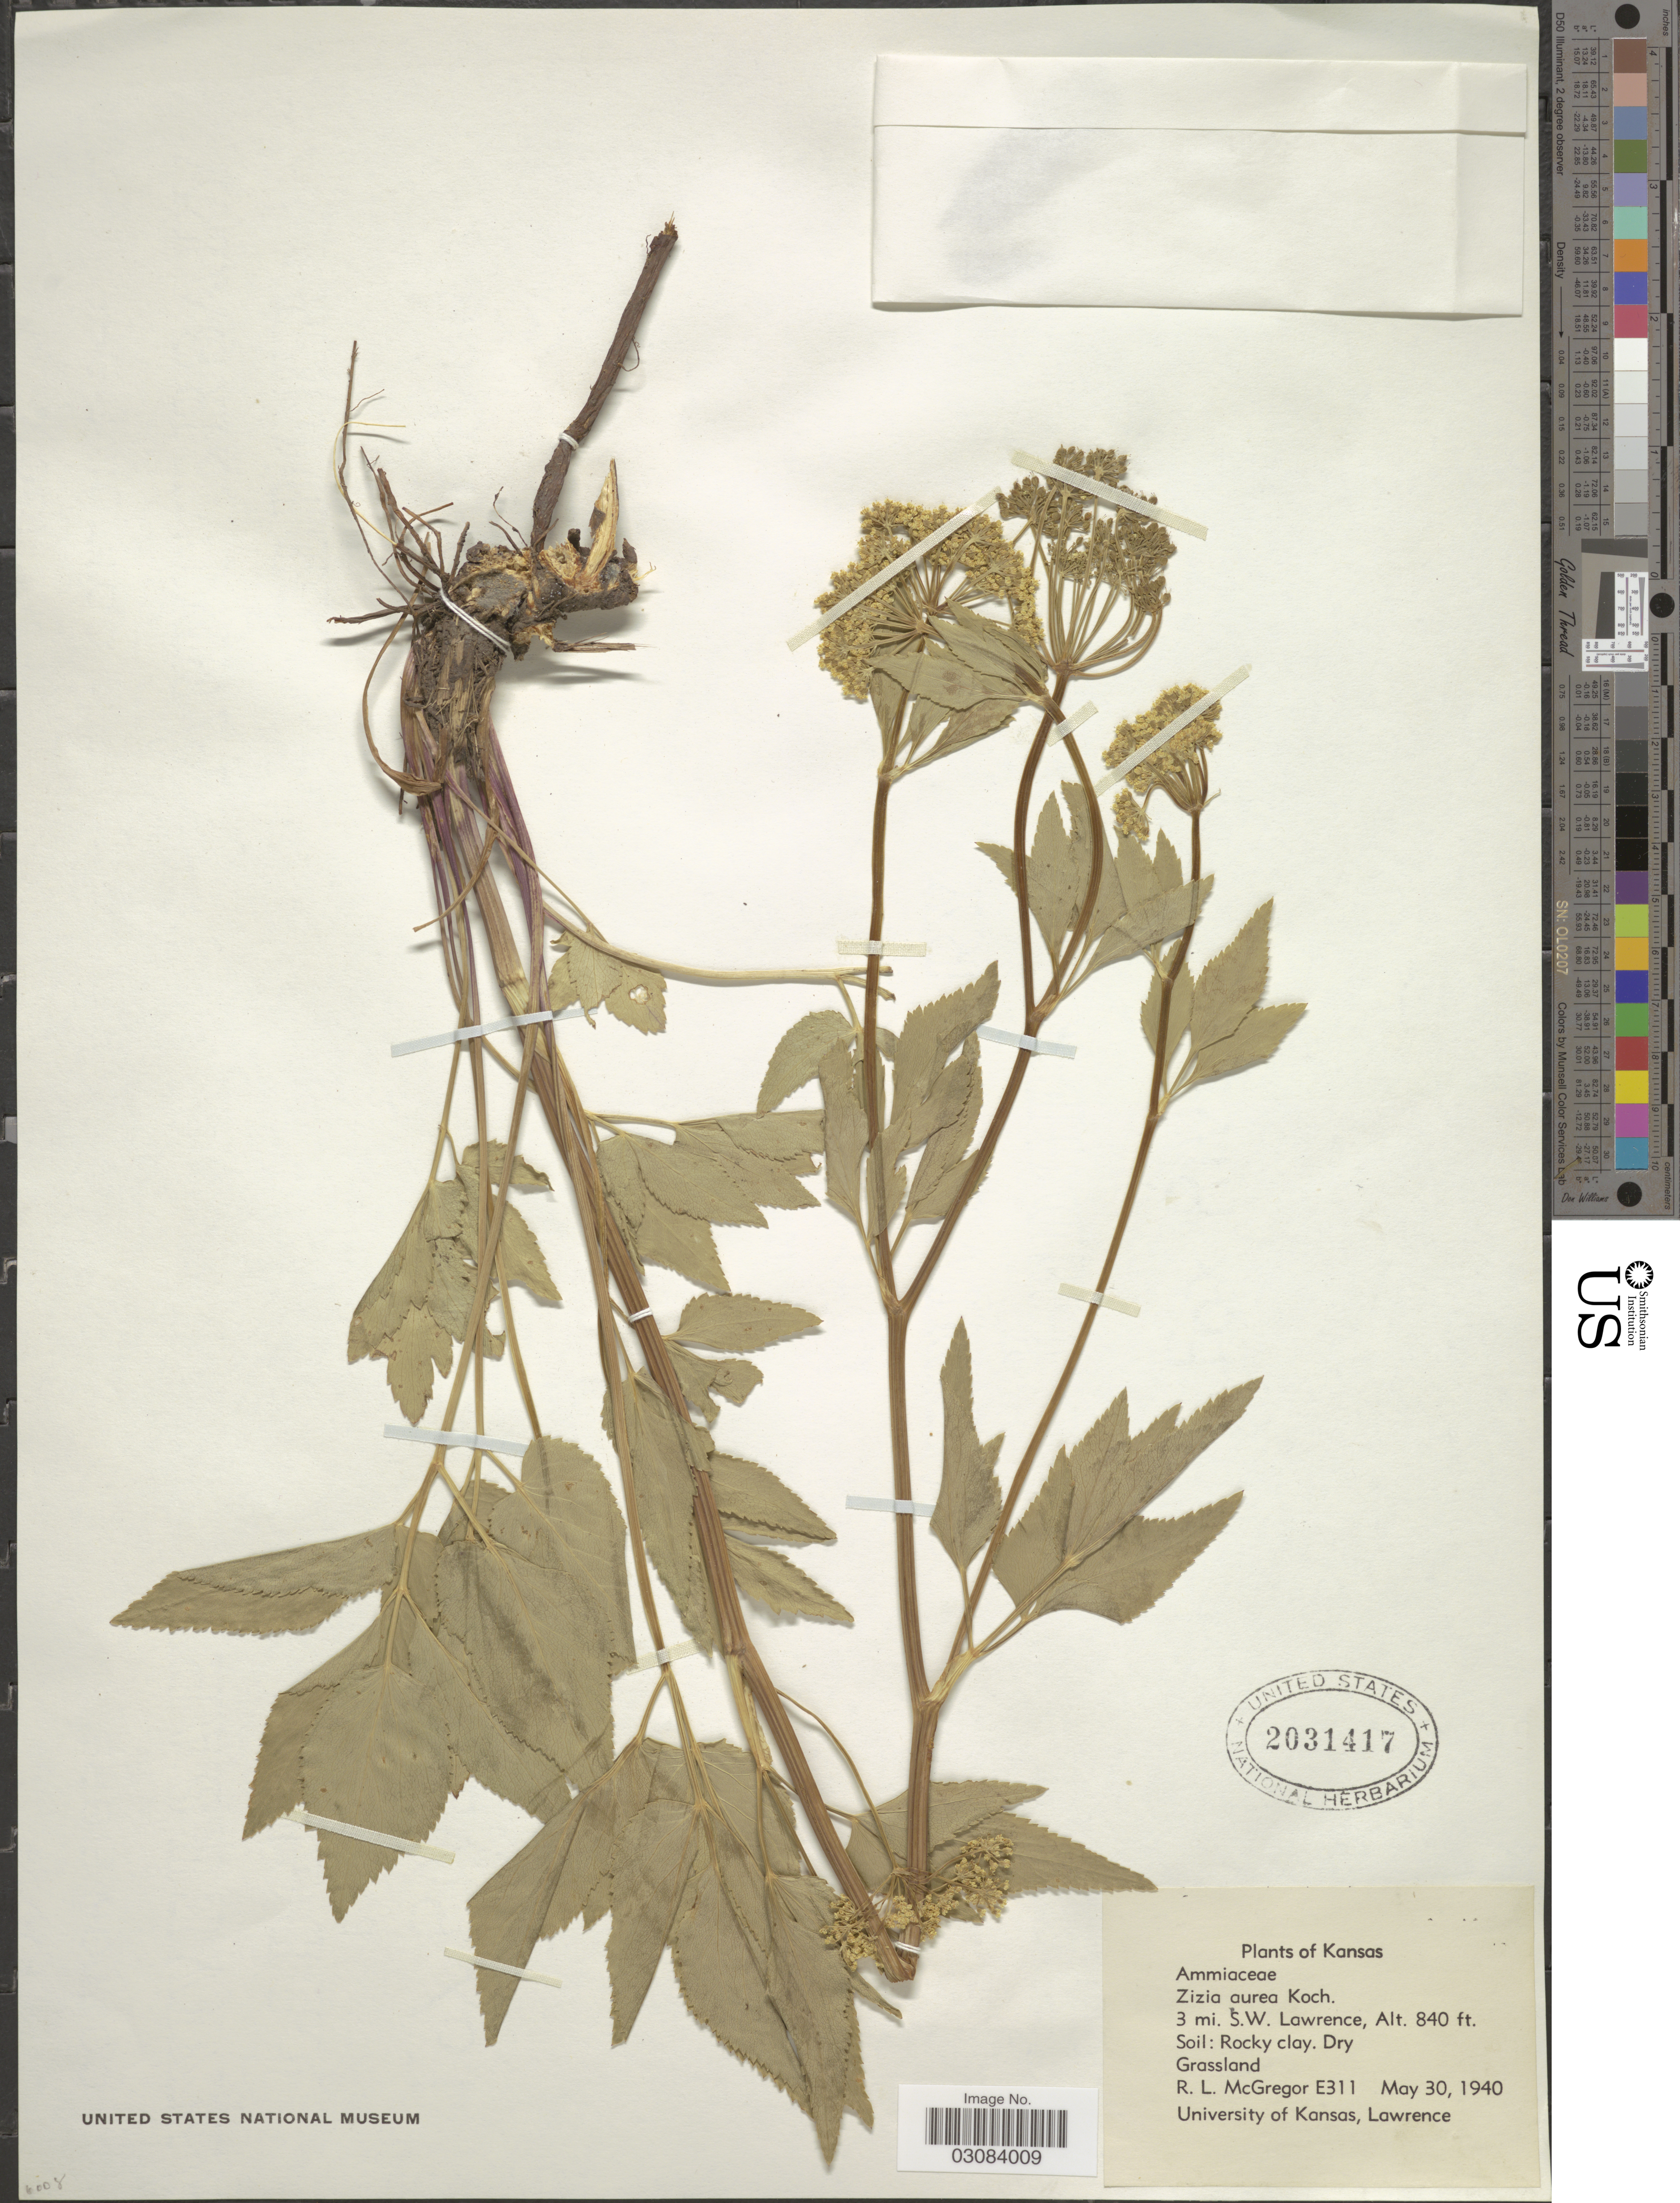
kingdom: Plantae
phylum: Tracheophyta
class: Magnoliopsida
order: Apiales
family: Apiaceae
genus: Zizia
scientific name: Zizia aurea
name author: (L.) Koch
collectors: R. McGregor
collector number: E311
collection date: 1940-05-30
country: United States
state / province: Kansas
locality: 3 mi. S.W. Lawrence.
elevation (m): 256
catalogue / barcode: US 2031417